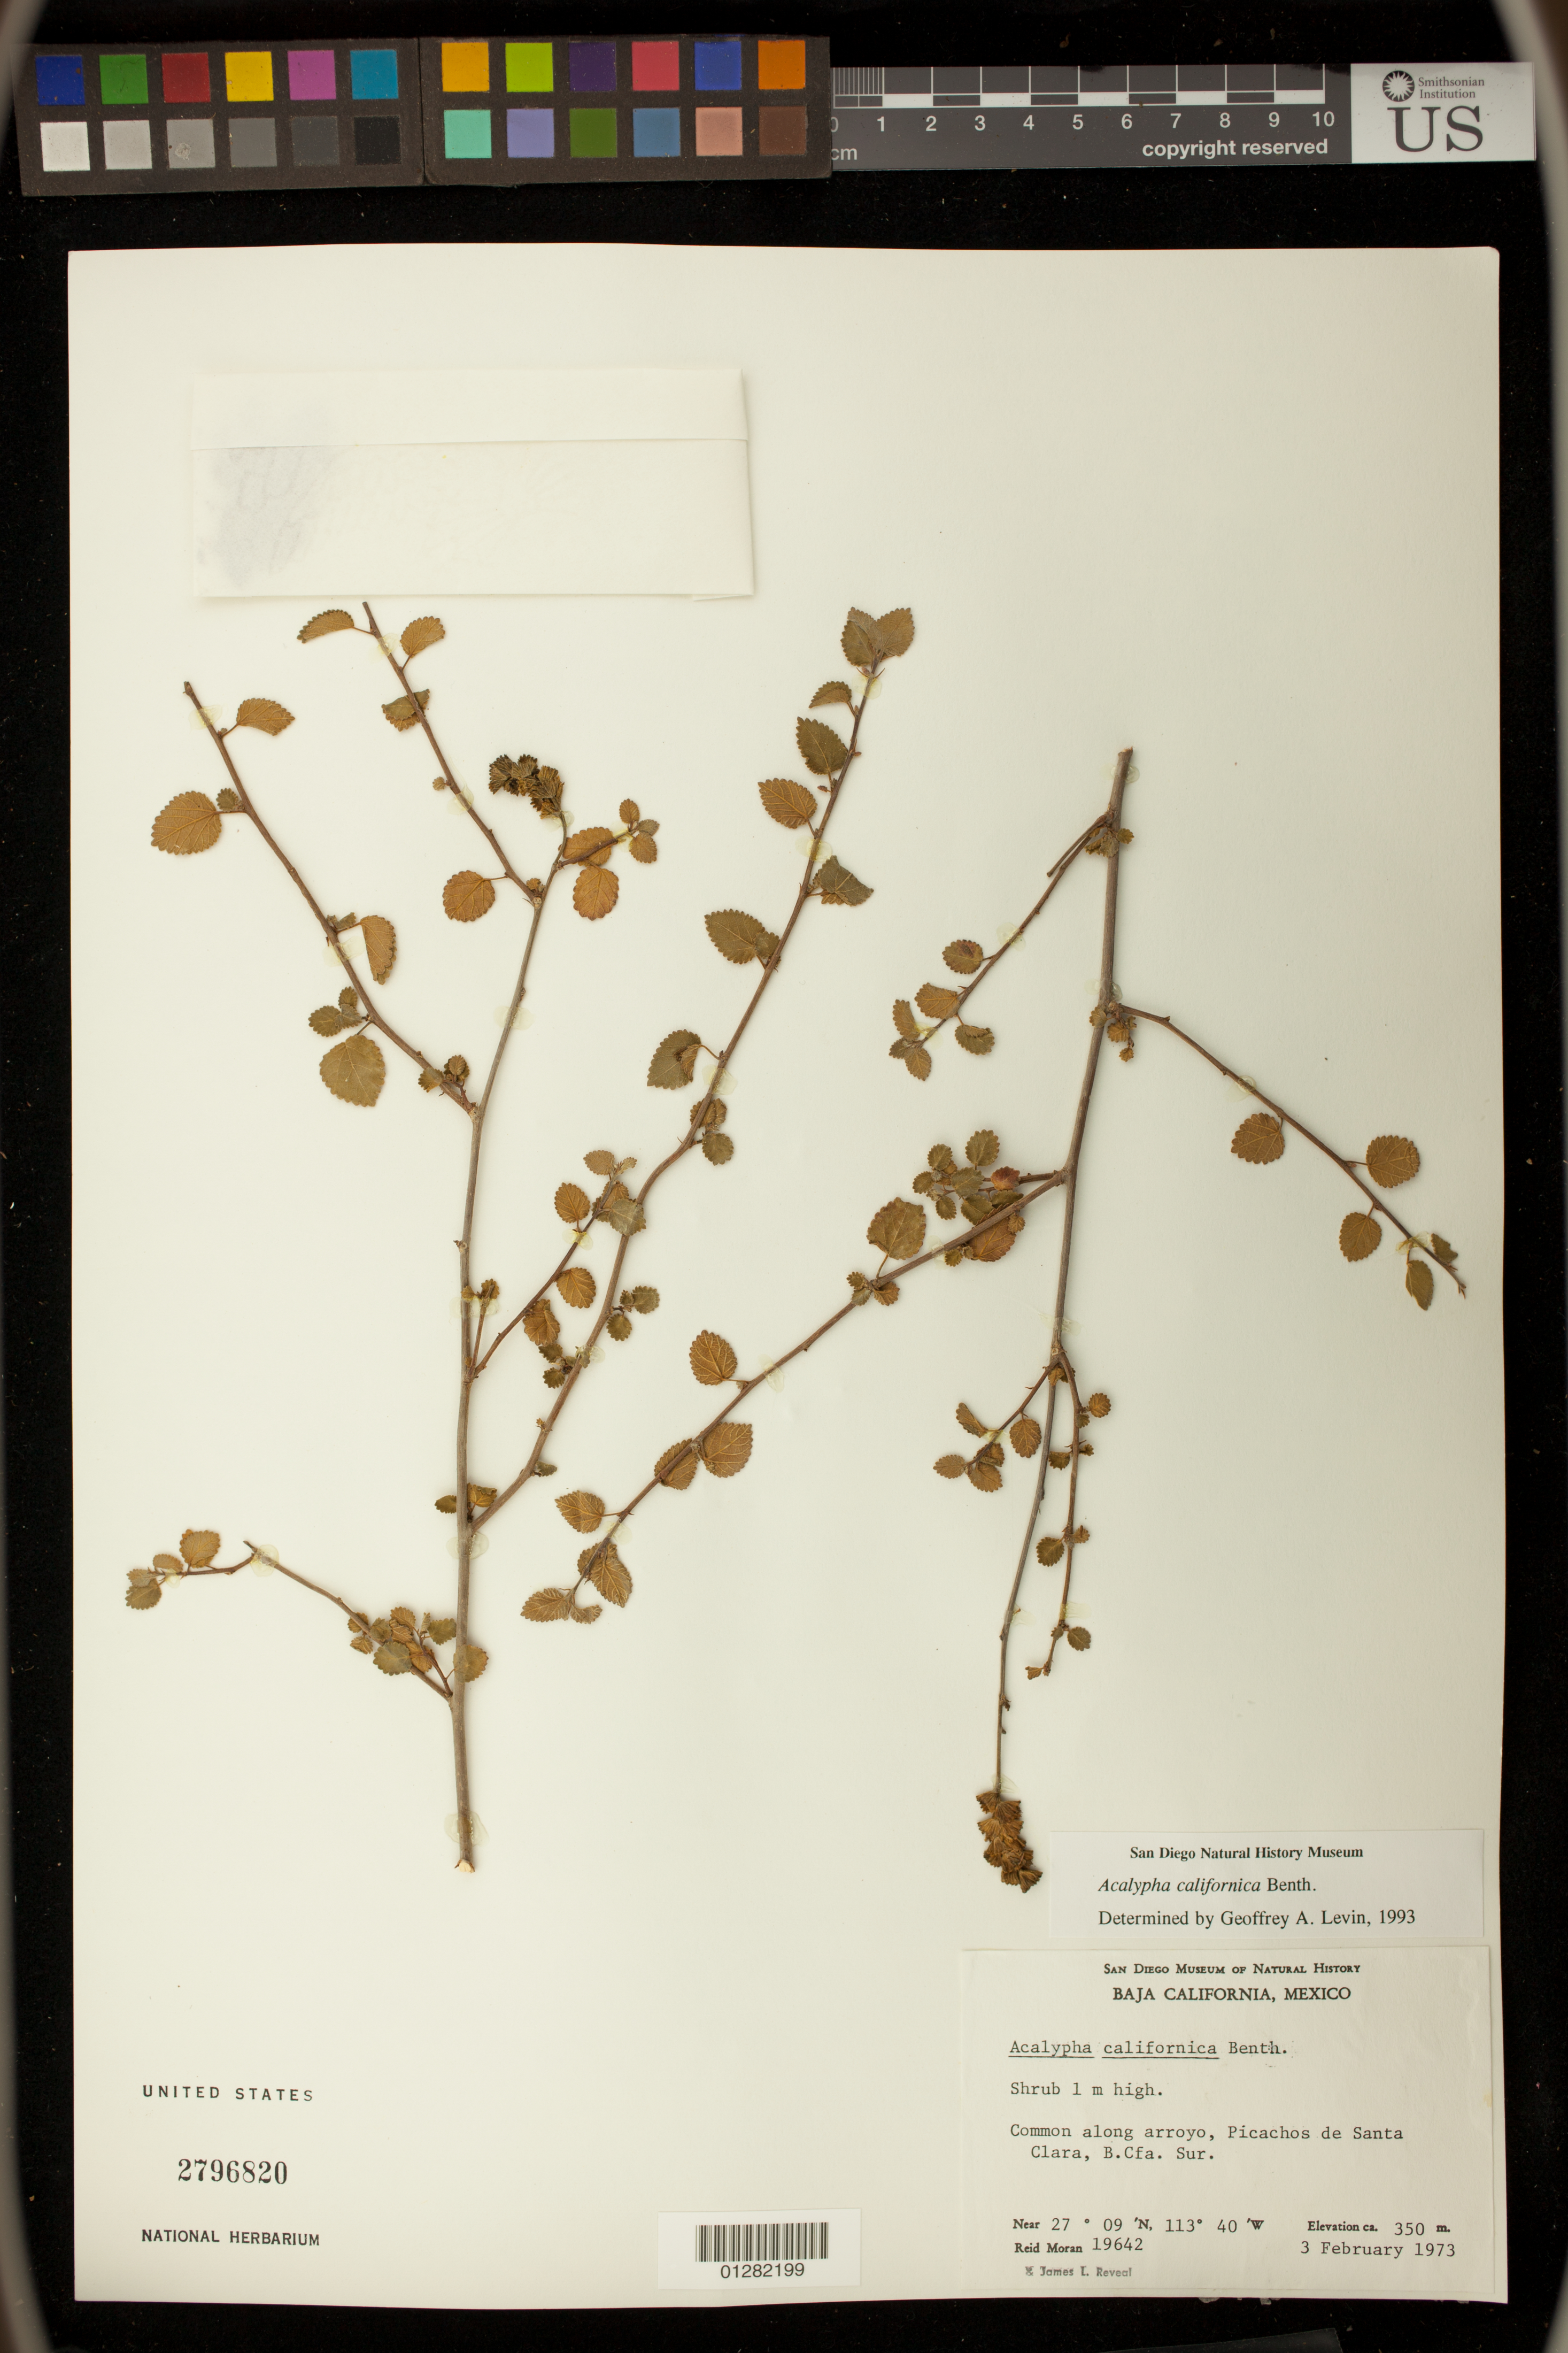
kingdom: Plantae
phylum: Tracheophyta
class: Magnoliopsida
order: Malpighiales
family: Euphorbiaceae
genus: Acalypha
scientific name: Acalypha californica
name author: Benth.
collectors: R. V. Moran & J. L. Reveal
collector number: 19642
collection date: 1973-02-03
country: Mexico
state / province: Baja California Sur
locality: Picachos de Santa Clara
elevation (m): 350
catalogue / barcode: US 2796820